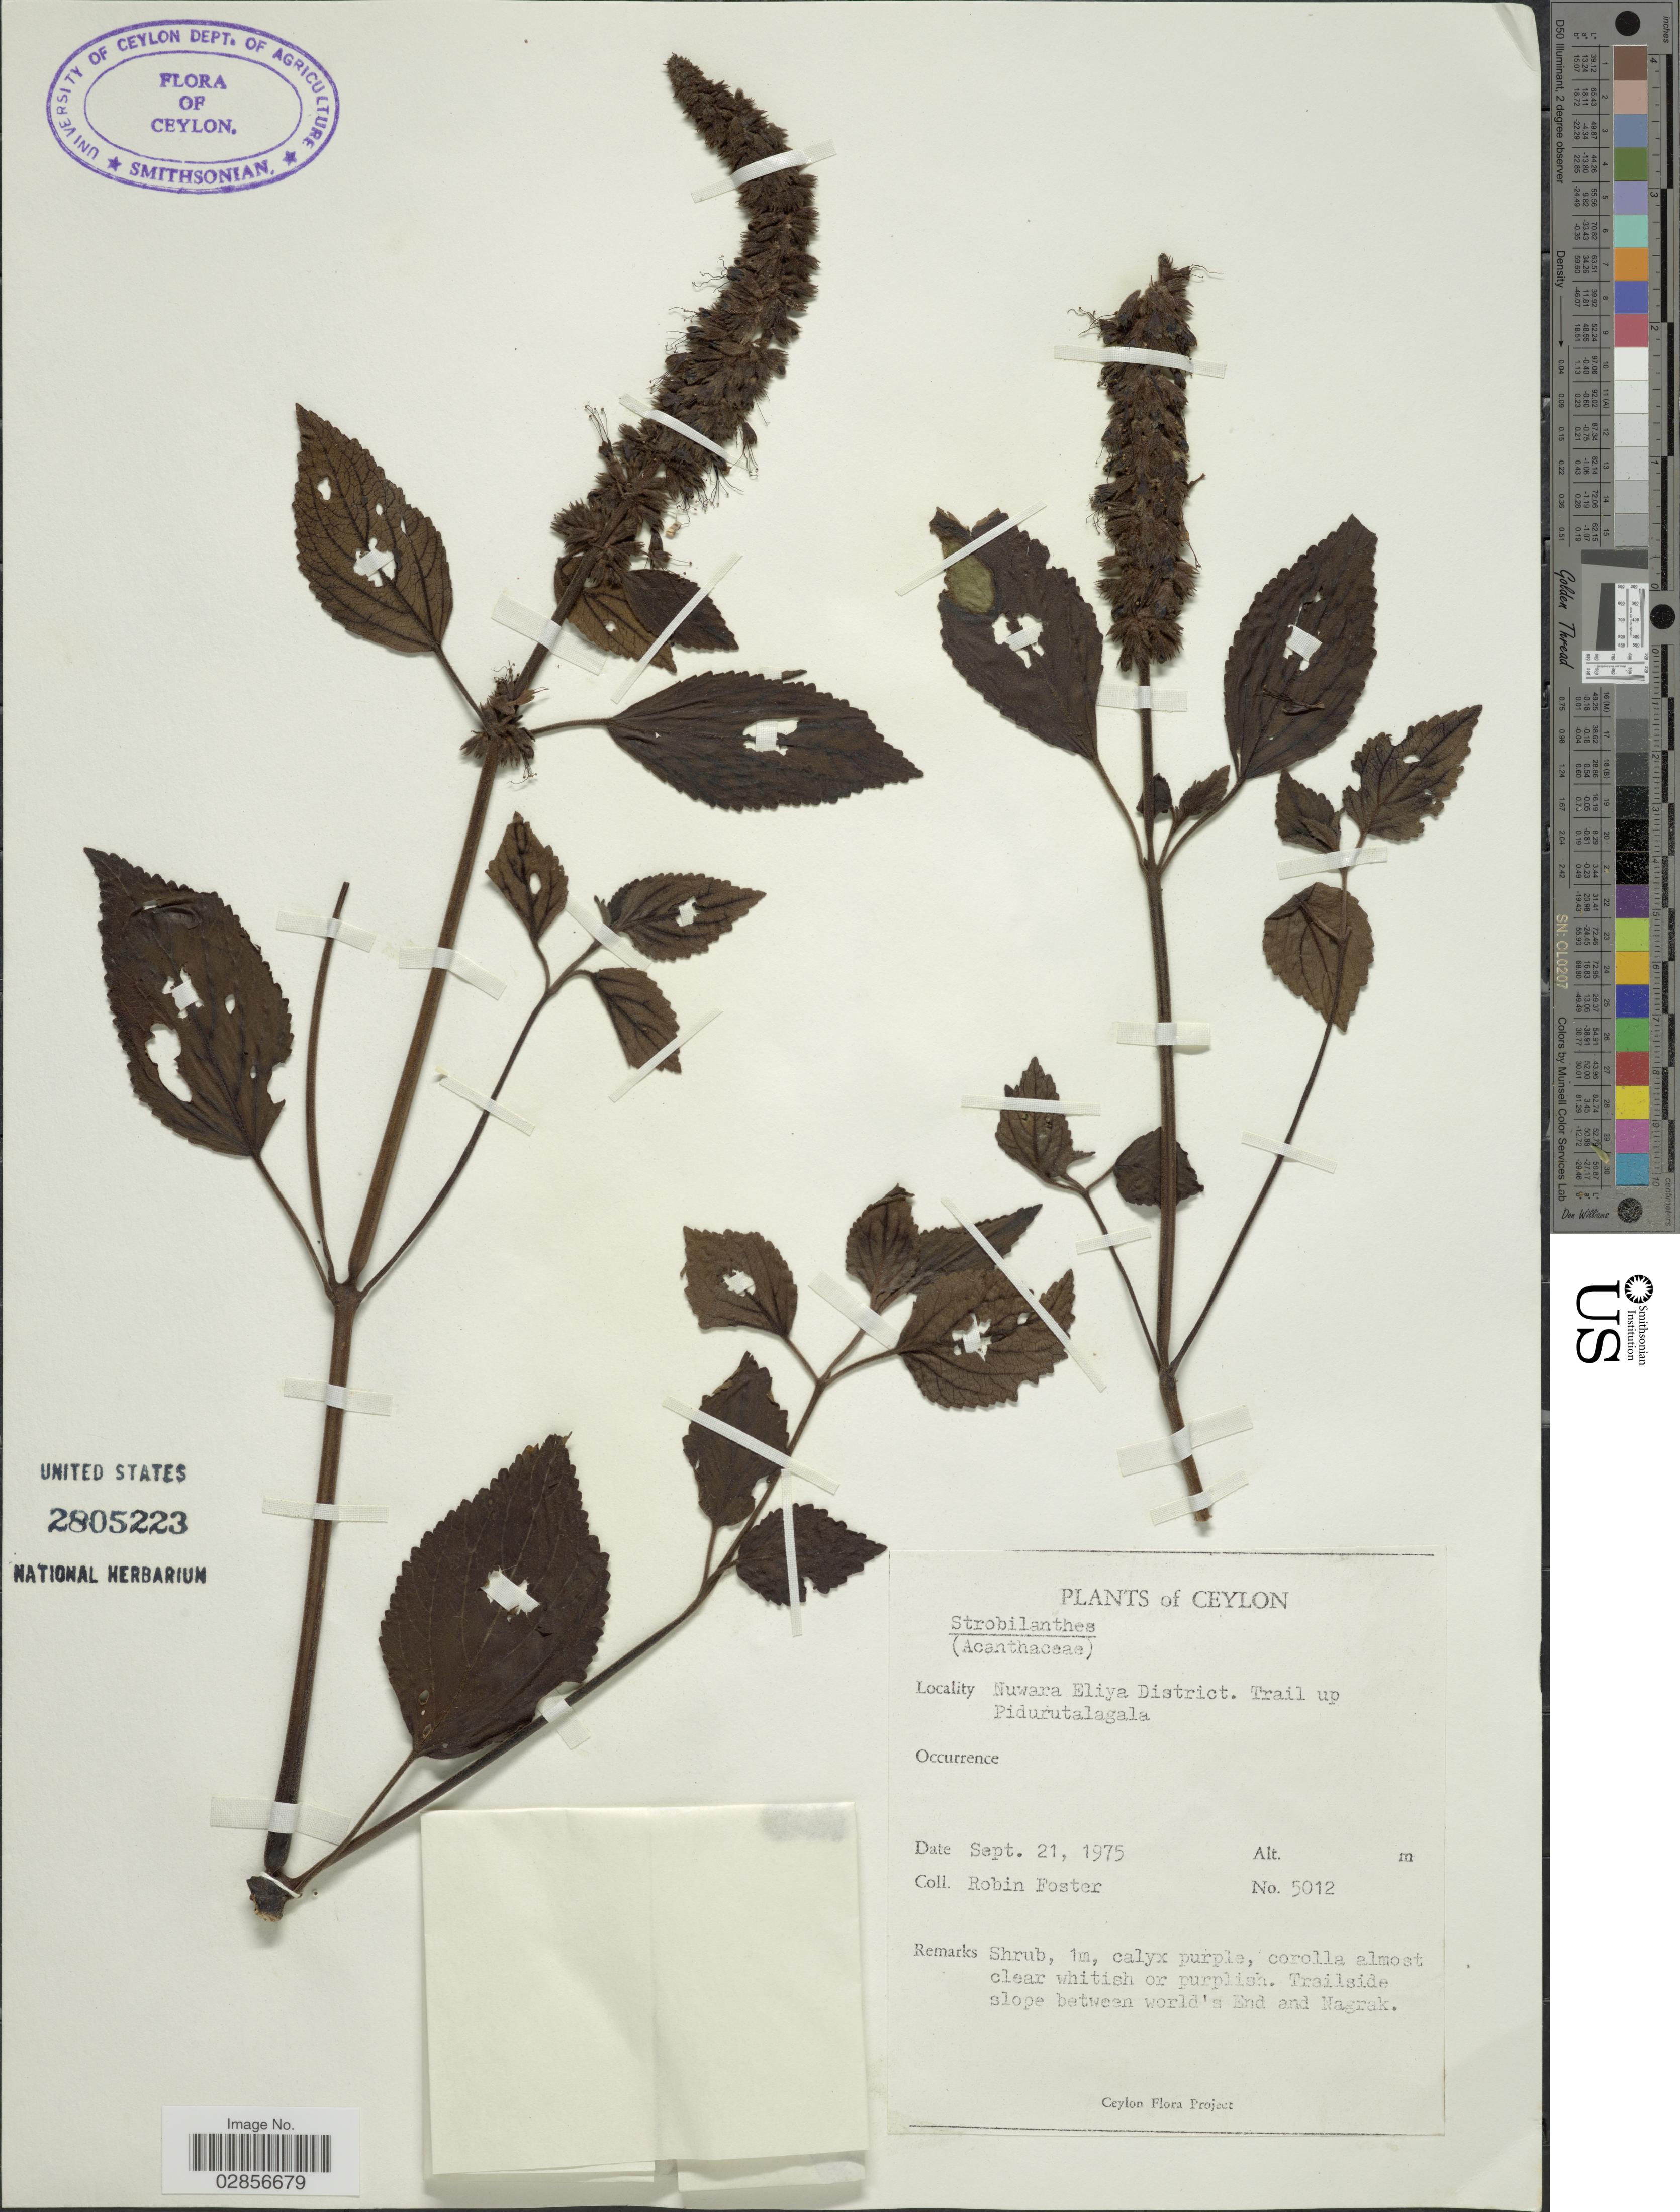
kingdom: Plantae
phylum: Tracheophyta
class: Magnoliopsida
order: Lamiales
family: Acanthaceae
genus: Strobilanthes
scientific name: Strobilanthes sp.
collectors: R. B. Foster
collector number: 5012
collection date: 1975-09-21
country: Sri Lanka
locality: Ceylon, Nuwara Eliya District. Trail up Pidurutalagala.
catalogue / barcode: US 2805223